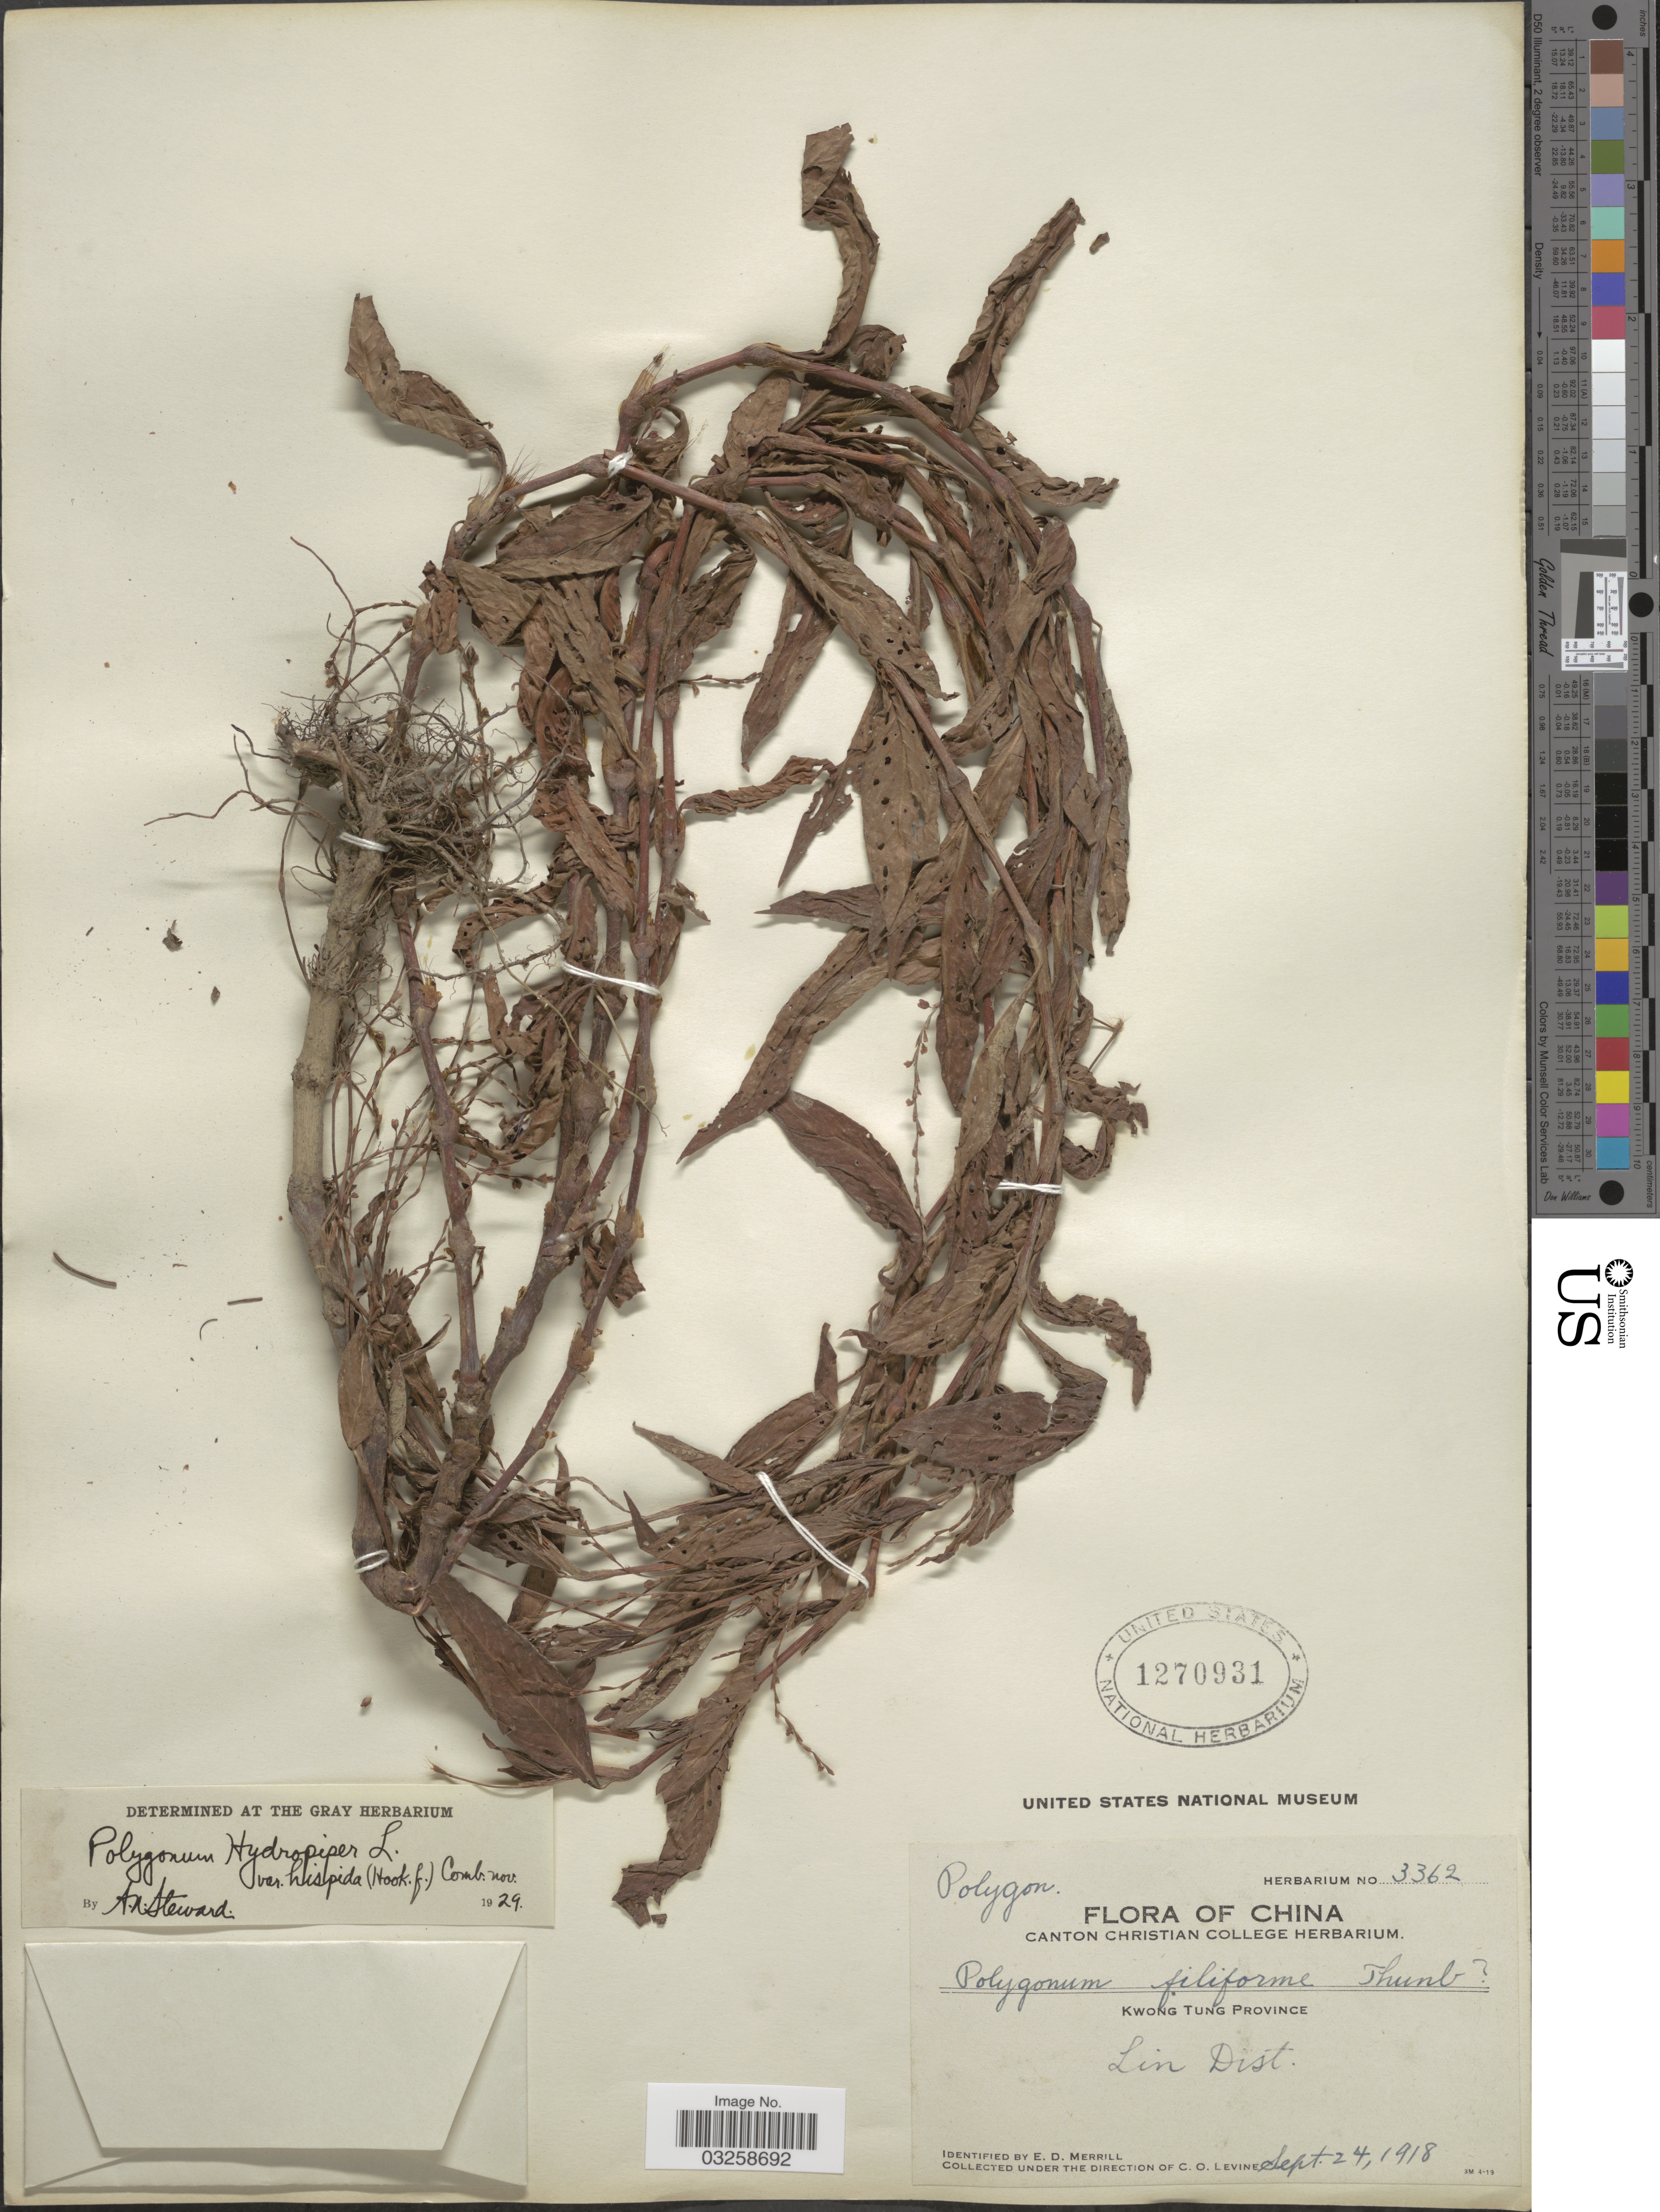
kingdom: Plantae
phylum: Tracheophyta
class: Magnoliopsida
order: Caryophyllales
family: Polygonaceae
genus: Polygonum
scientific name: Polygonum hydropiper var. hispidum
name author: (Hook. f.) Steward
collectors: C. O. Levine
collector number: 3362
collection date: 1918-09-24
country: China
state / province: Guangdong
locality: Kwong Tung Province. Lin Dist.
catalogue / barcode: US 1270931